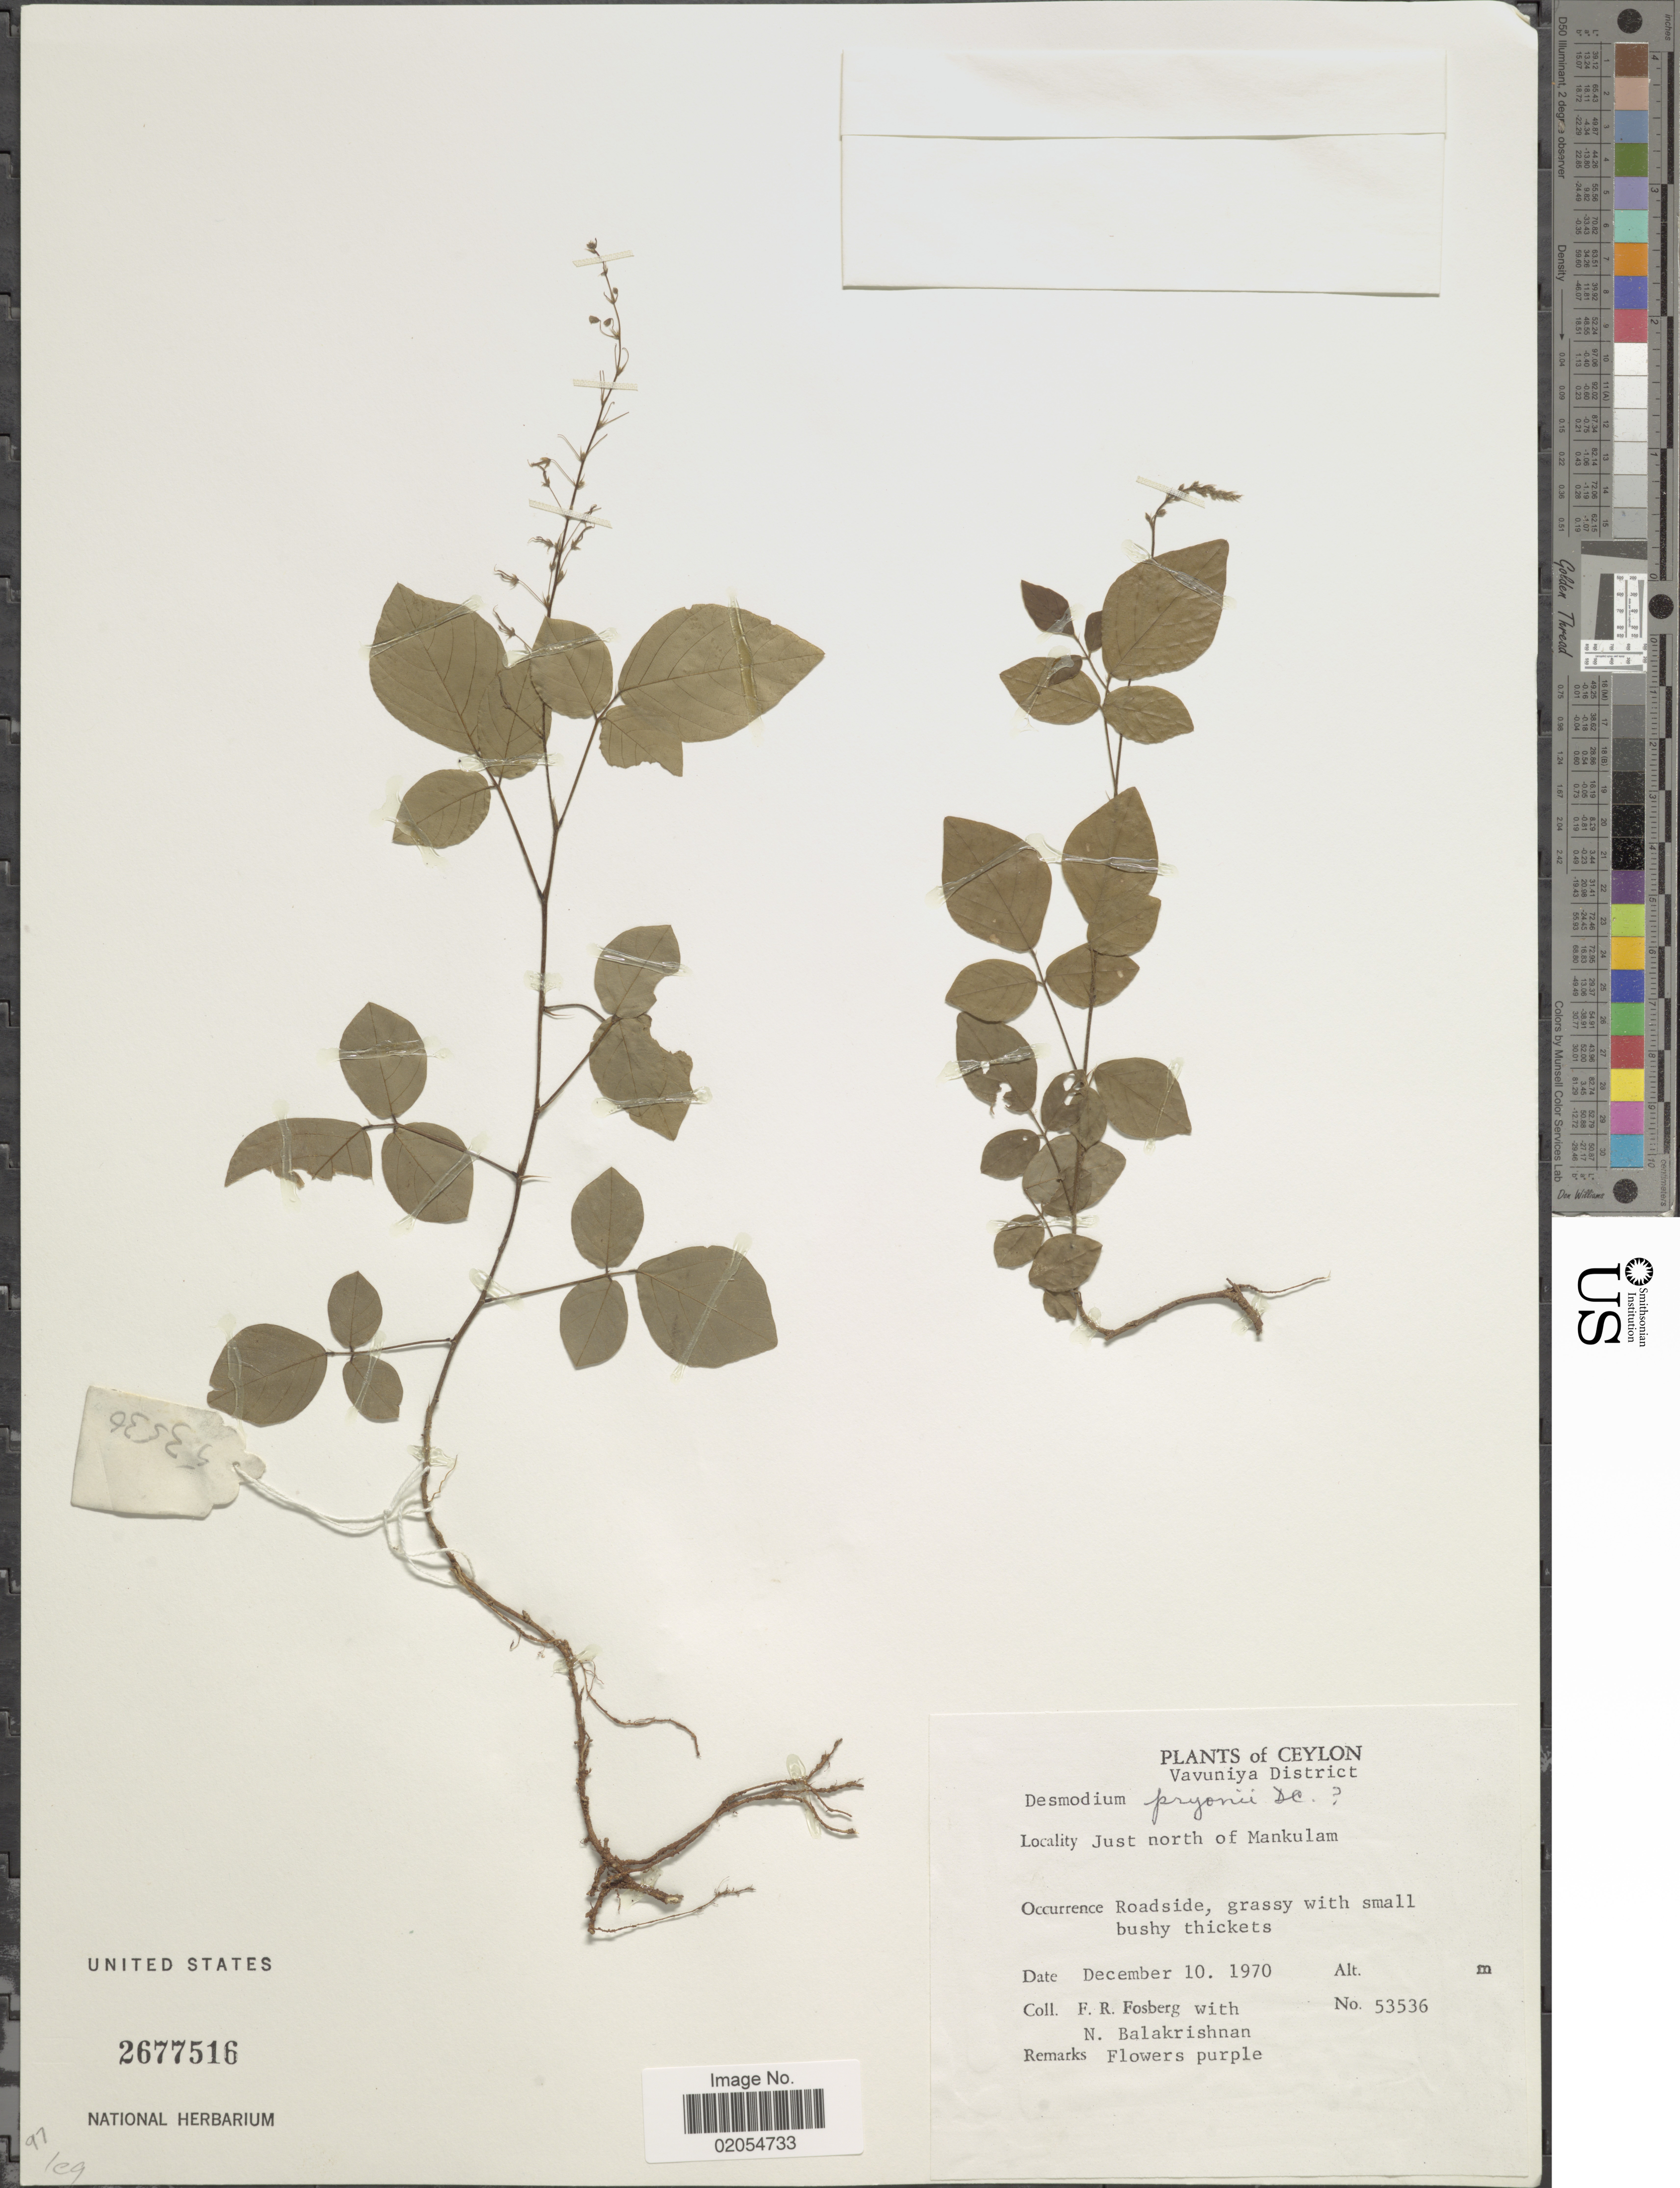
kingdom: Plantae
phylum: Tracheophyta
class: Magnoliopsida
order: Fabales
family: Fabaceae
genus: Pleurolobus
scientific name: Pleurolobus pryonii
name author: (DC.) H. Ohashi & K. Ohashi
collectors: F. R. Fosberg & N. Balakrishnan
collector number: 53536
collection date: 1970-12-10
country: Sri Lanka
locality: Ceylon. Vavuniya District. Just north of Mankulam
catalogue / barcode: US 2677516